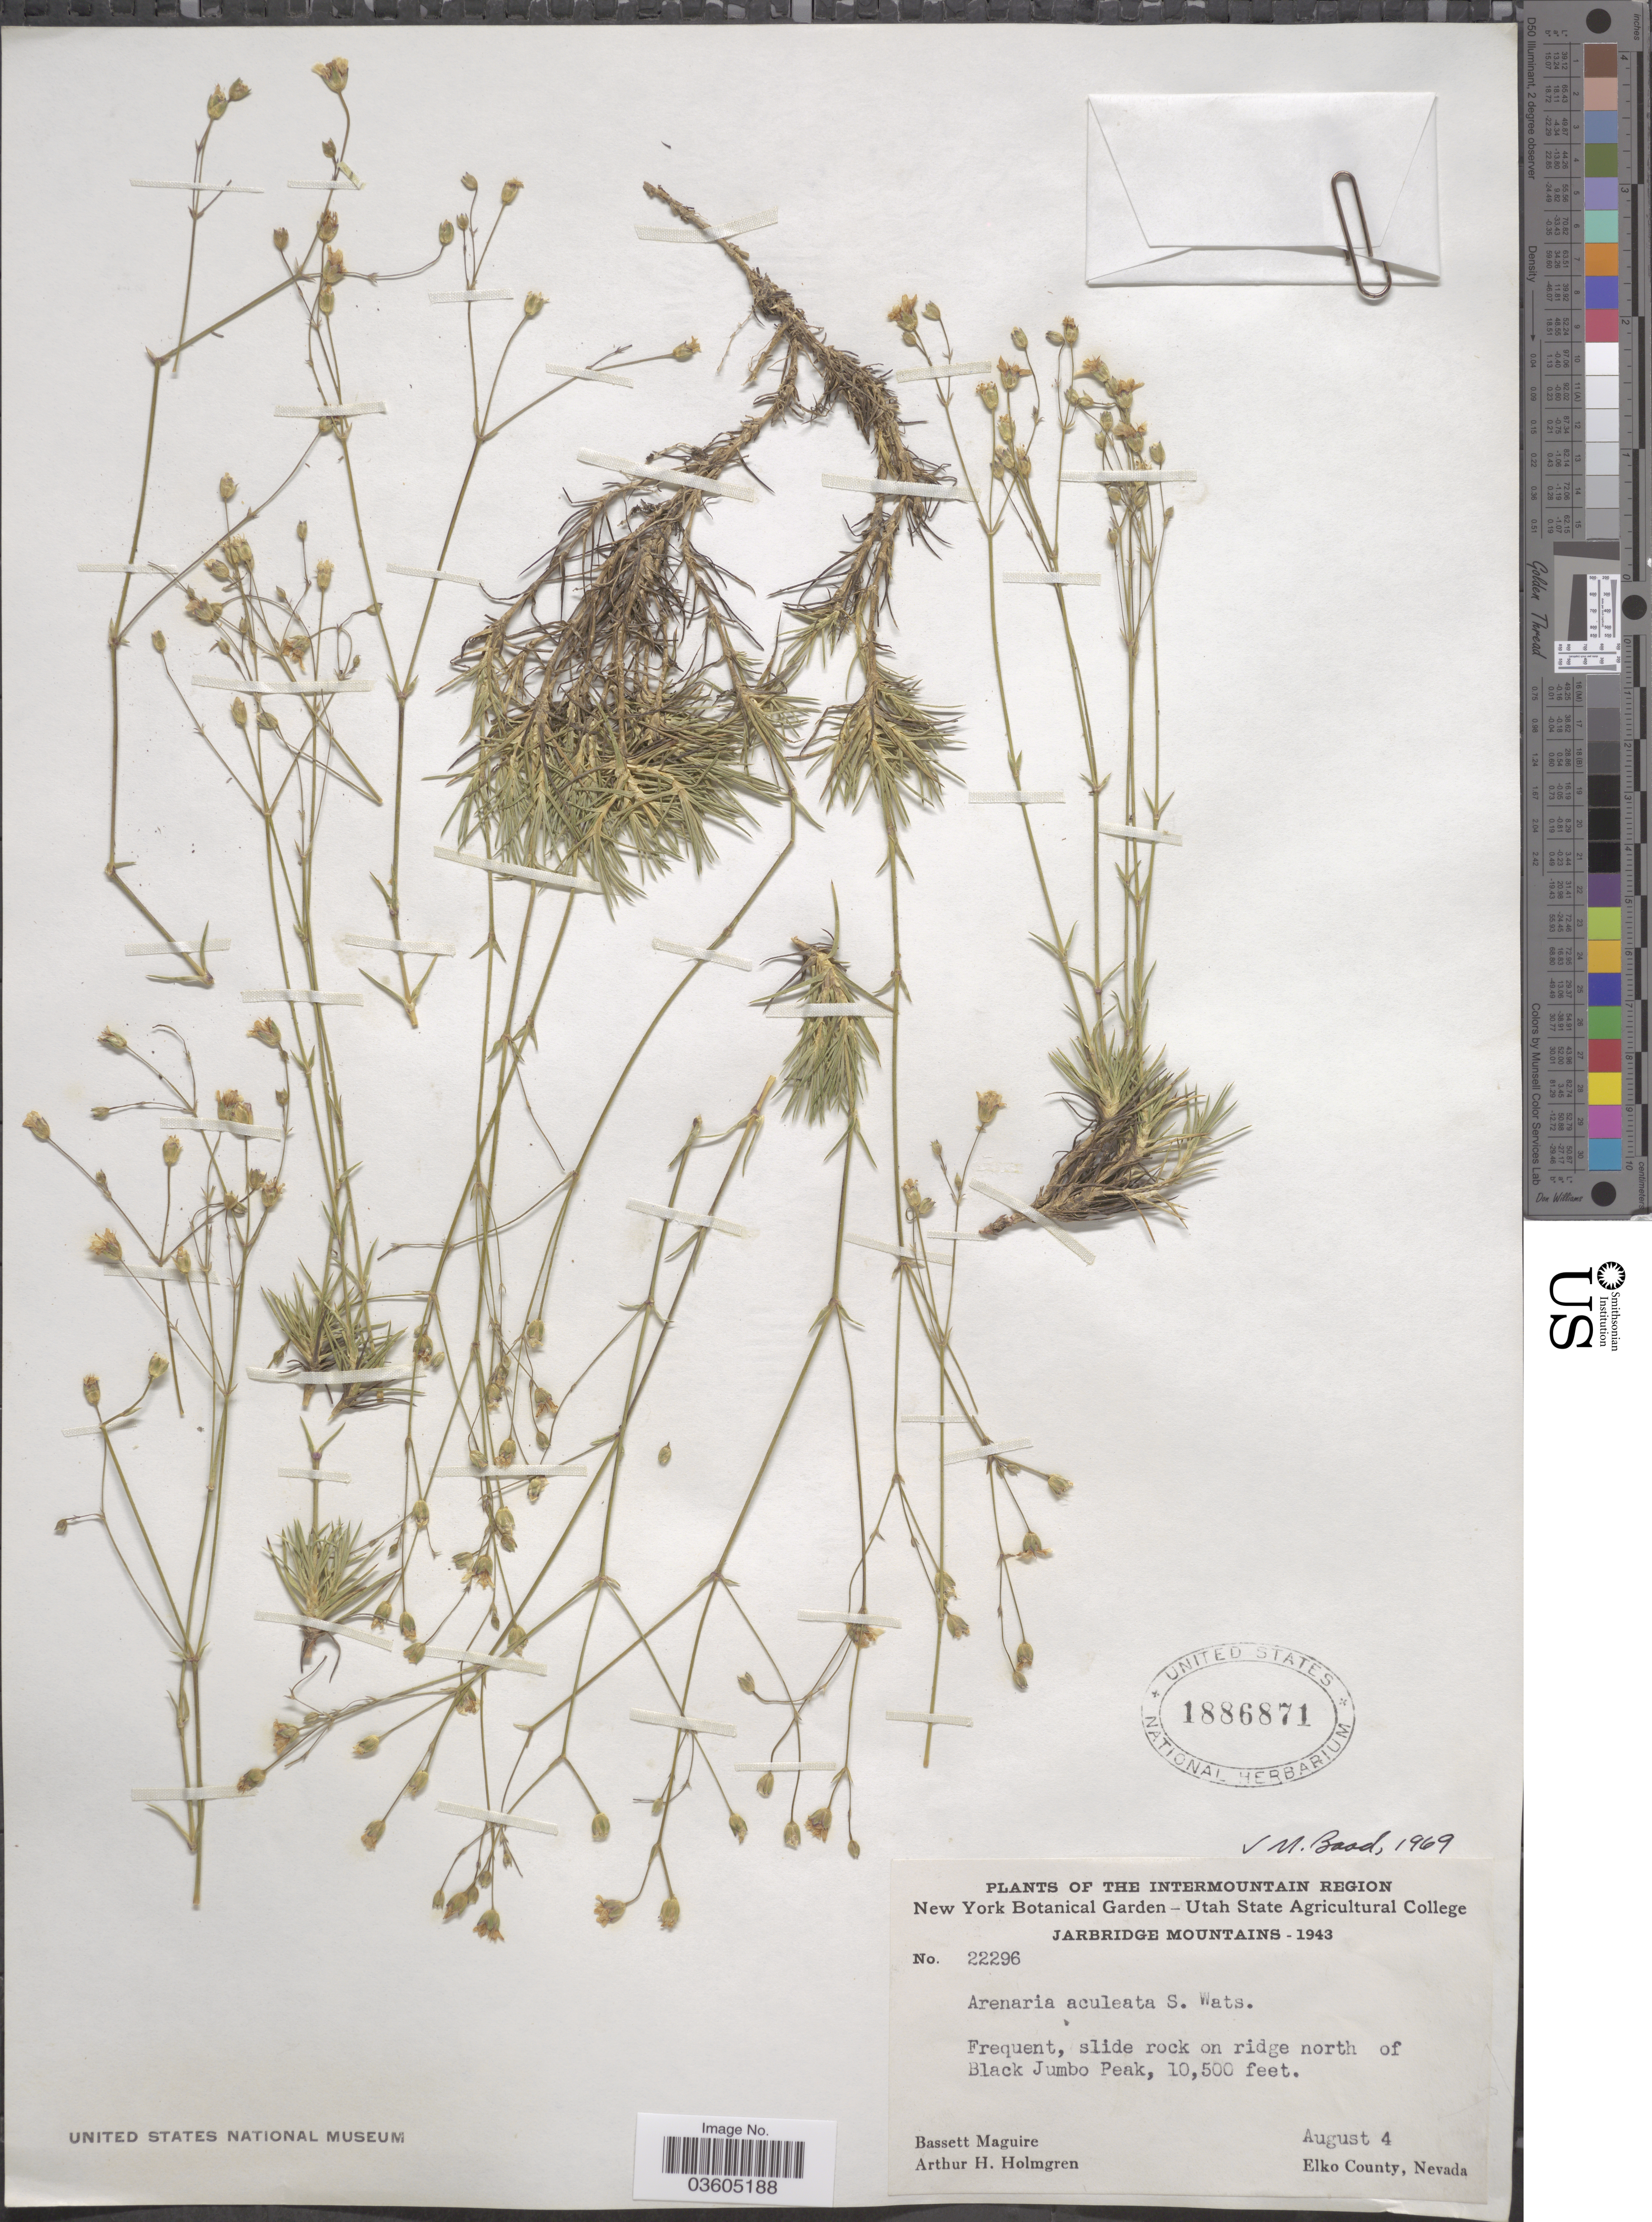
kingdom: Plantae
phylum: Tracheophyta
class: Magnoliopsida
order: Caryophyllales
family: Caryophyllaceae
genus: Eremogone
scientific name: Eremogone aculeata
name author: (S. Watson) Ikonn.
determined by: U.S. National Herbarium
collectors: B. Maguire & A. H. Holmgren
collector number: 22296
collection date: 1943-08-04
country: United States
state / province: Nevada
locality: The Intermountain Region. Jarbridge Mountains. On ridge north of Black Jumbo Peak. Elko County.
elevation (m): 3200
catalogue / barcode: US 1886871